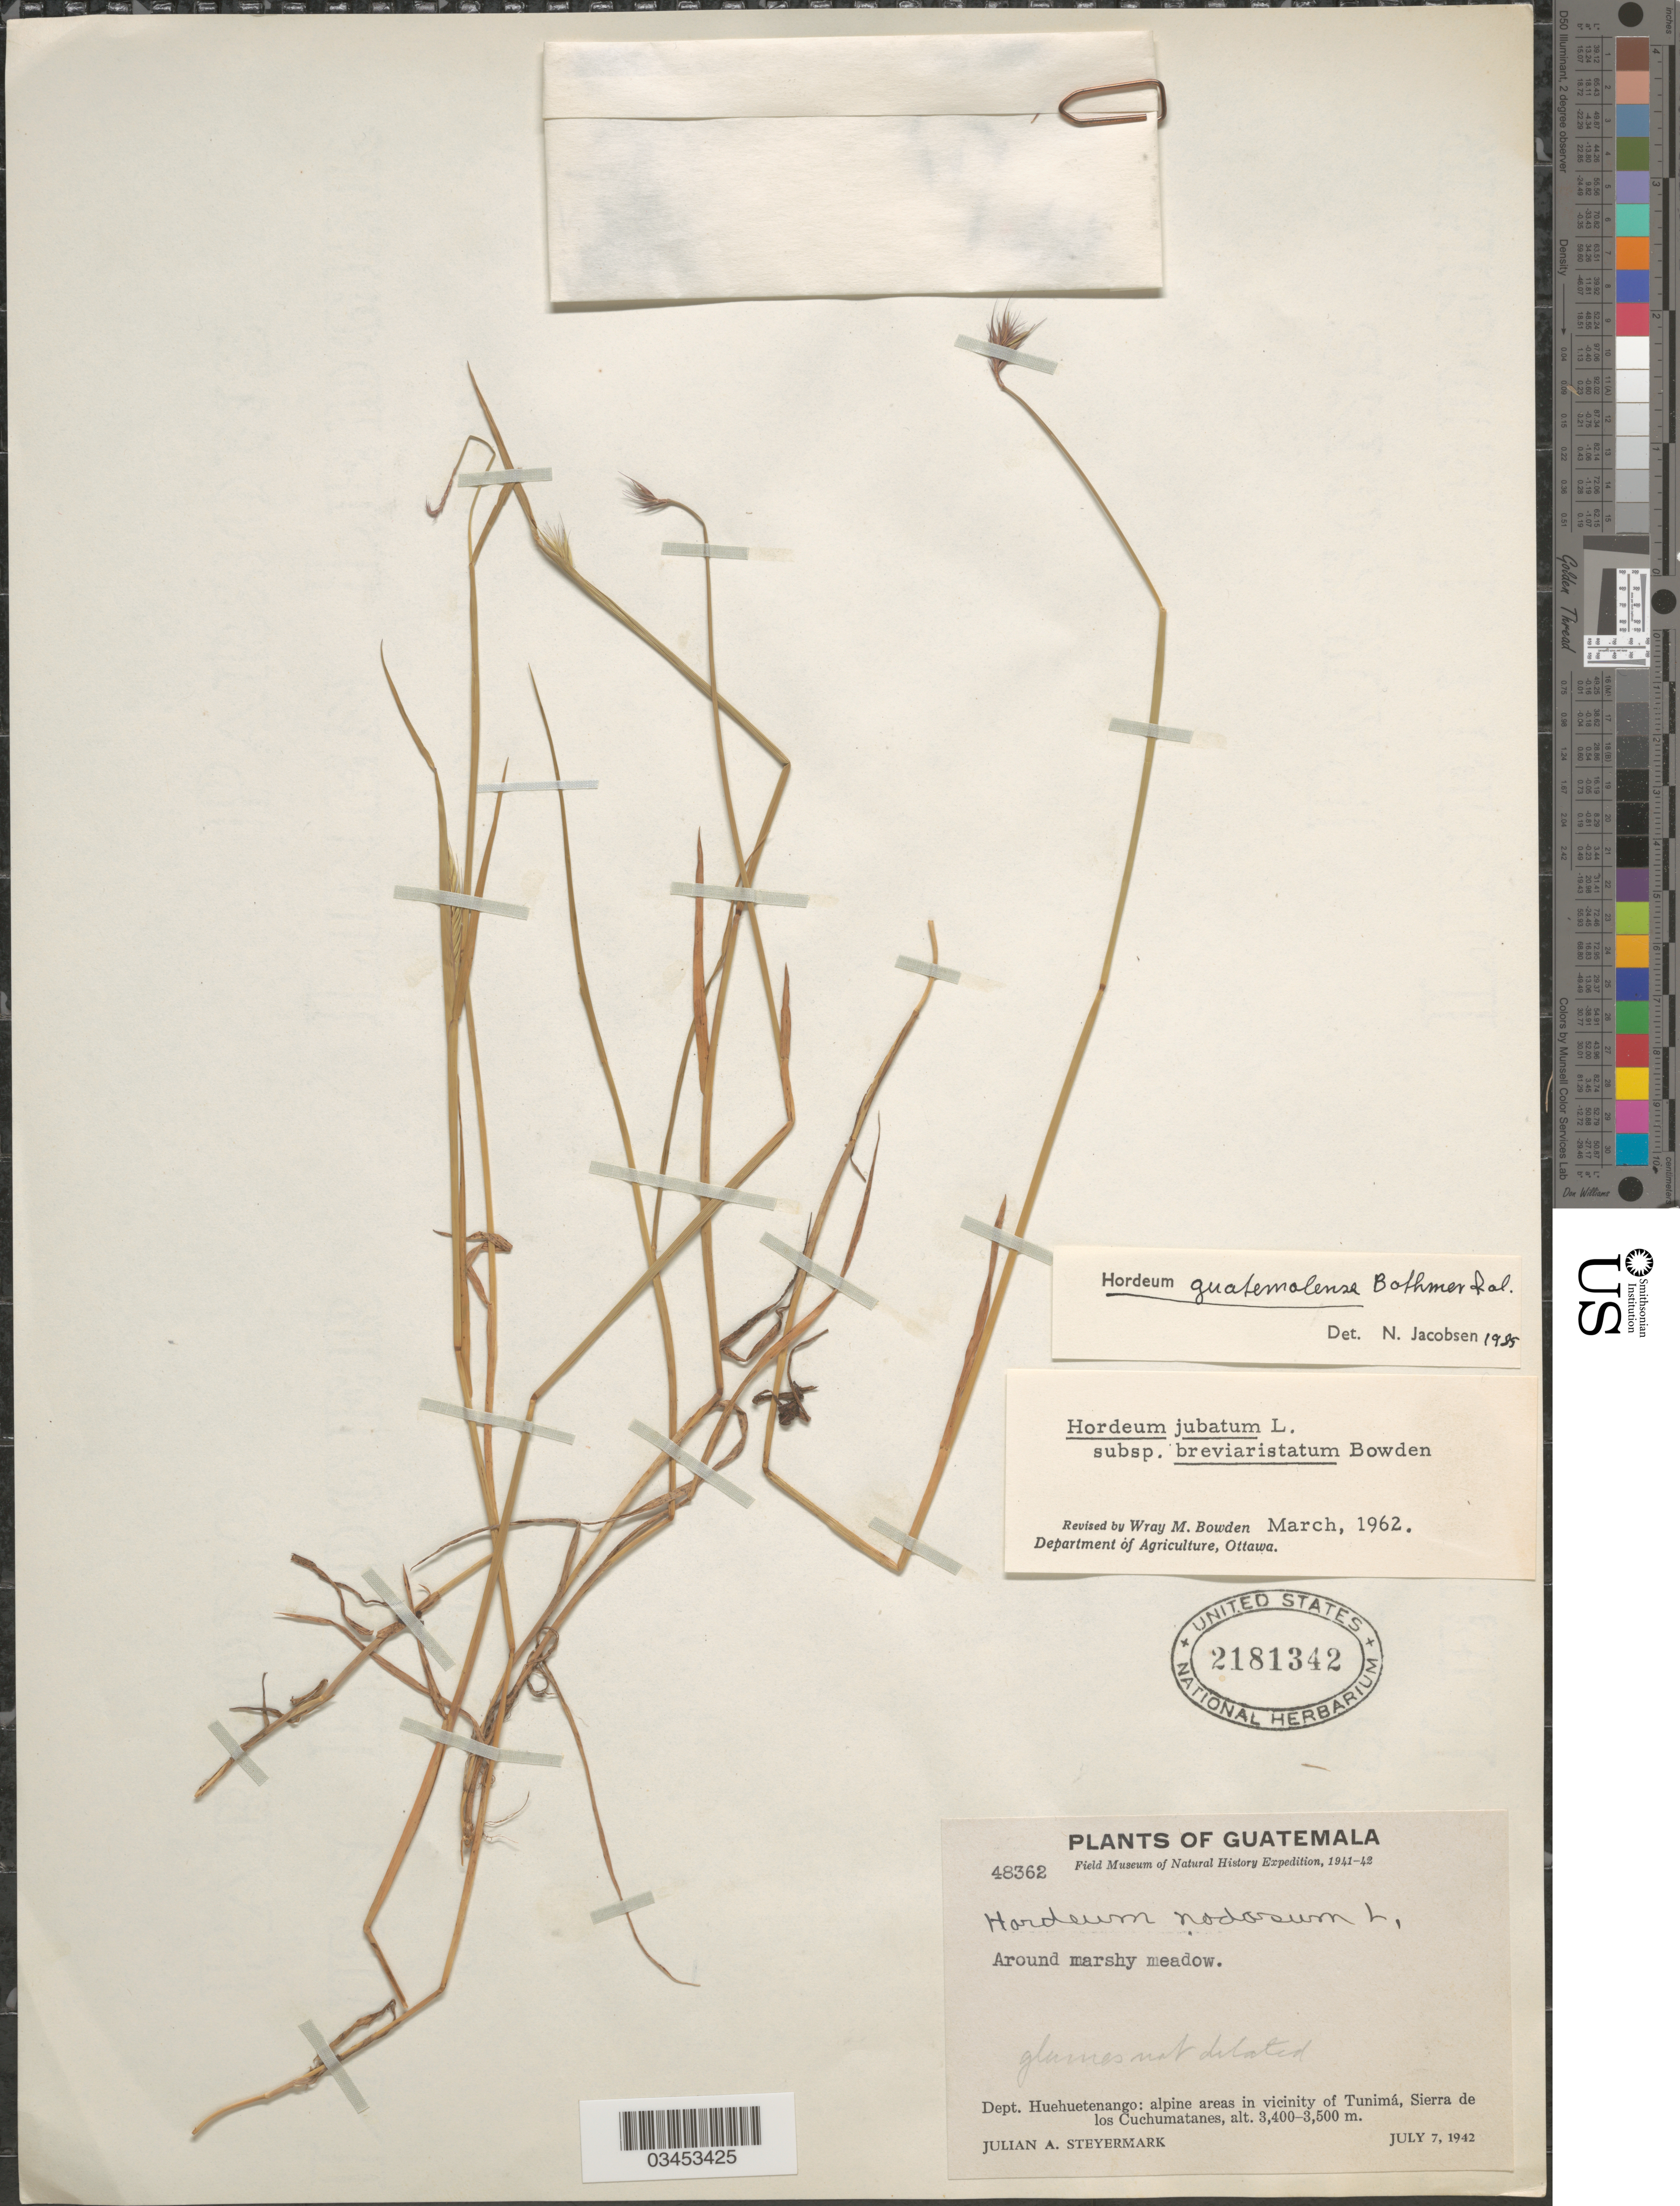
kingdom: Plantae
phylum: Tracheophyta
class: Liliopsida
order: Poales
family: Poaceae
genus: Hordeum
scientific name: Hordeum guatemalense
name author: Bothmer et al.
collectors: J. Steyermark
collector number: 48362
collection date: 1942-07-07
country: Guatemala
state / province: Huehuetenango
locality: Field Museum of Natural History Expedition, 1941-42. Dept. Huehuetenango: alpine areas in vicinity of Tunimá, Sierra de los Cuchumatanes.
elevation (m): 3400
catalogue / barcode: US 2181342